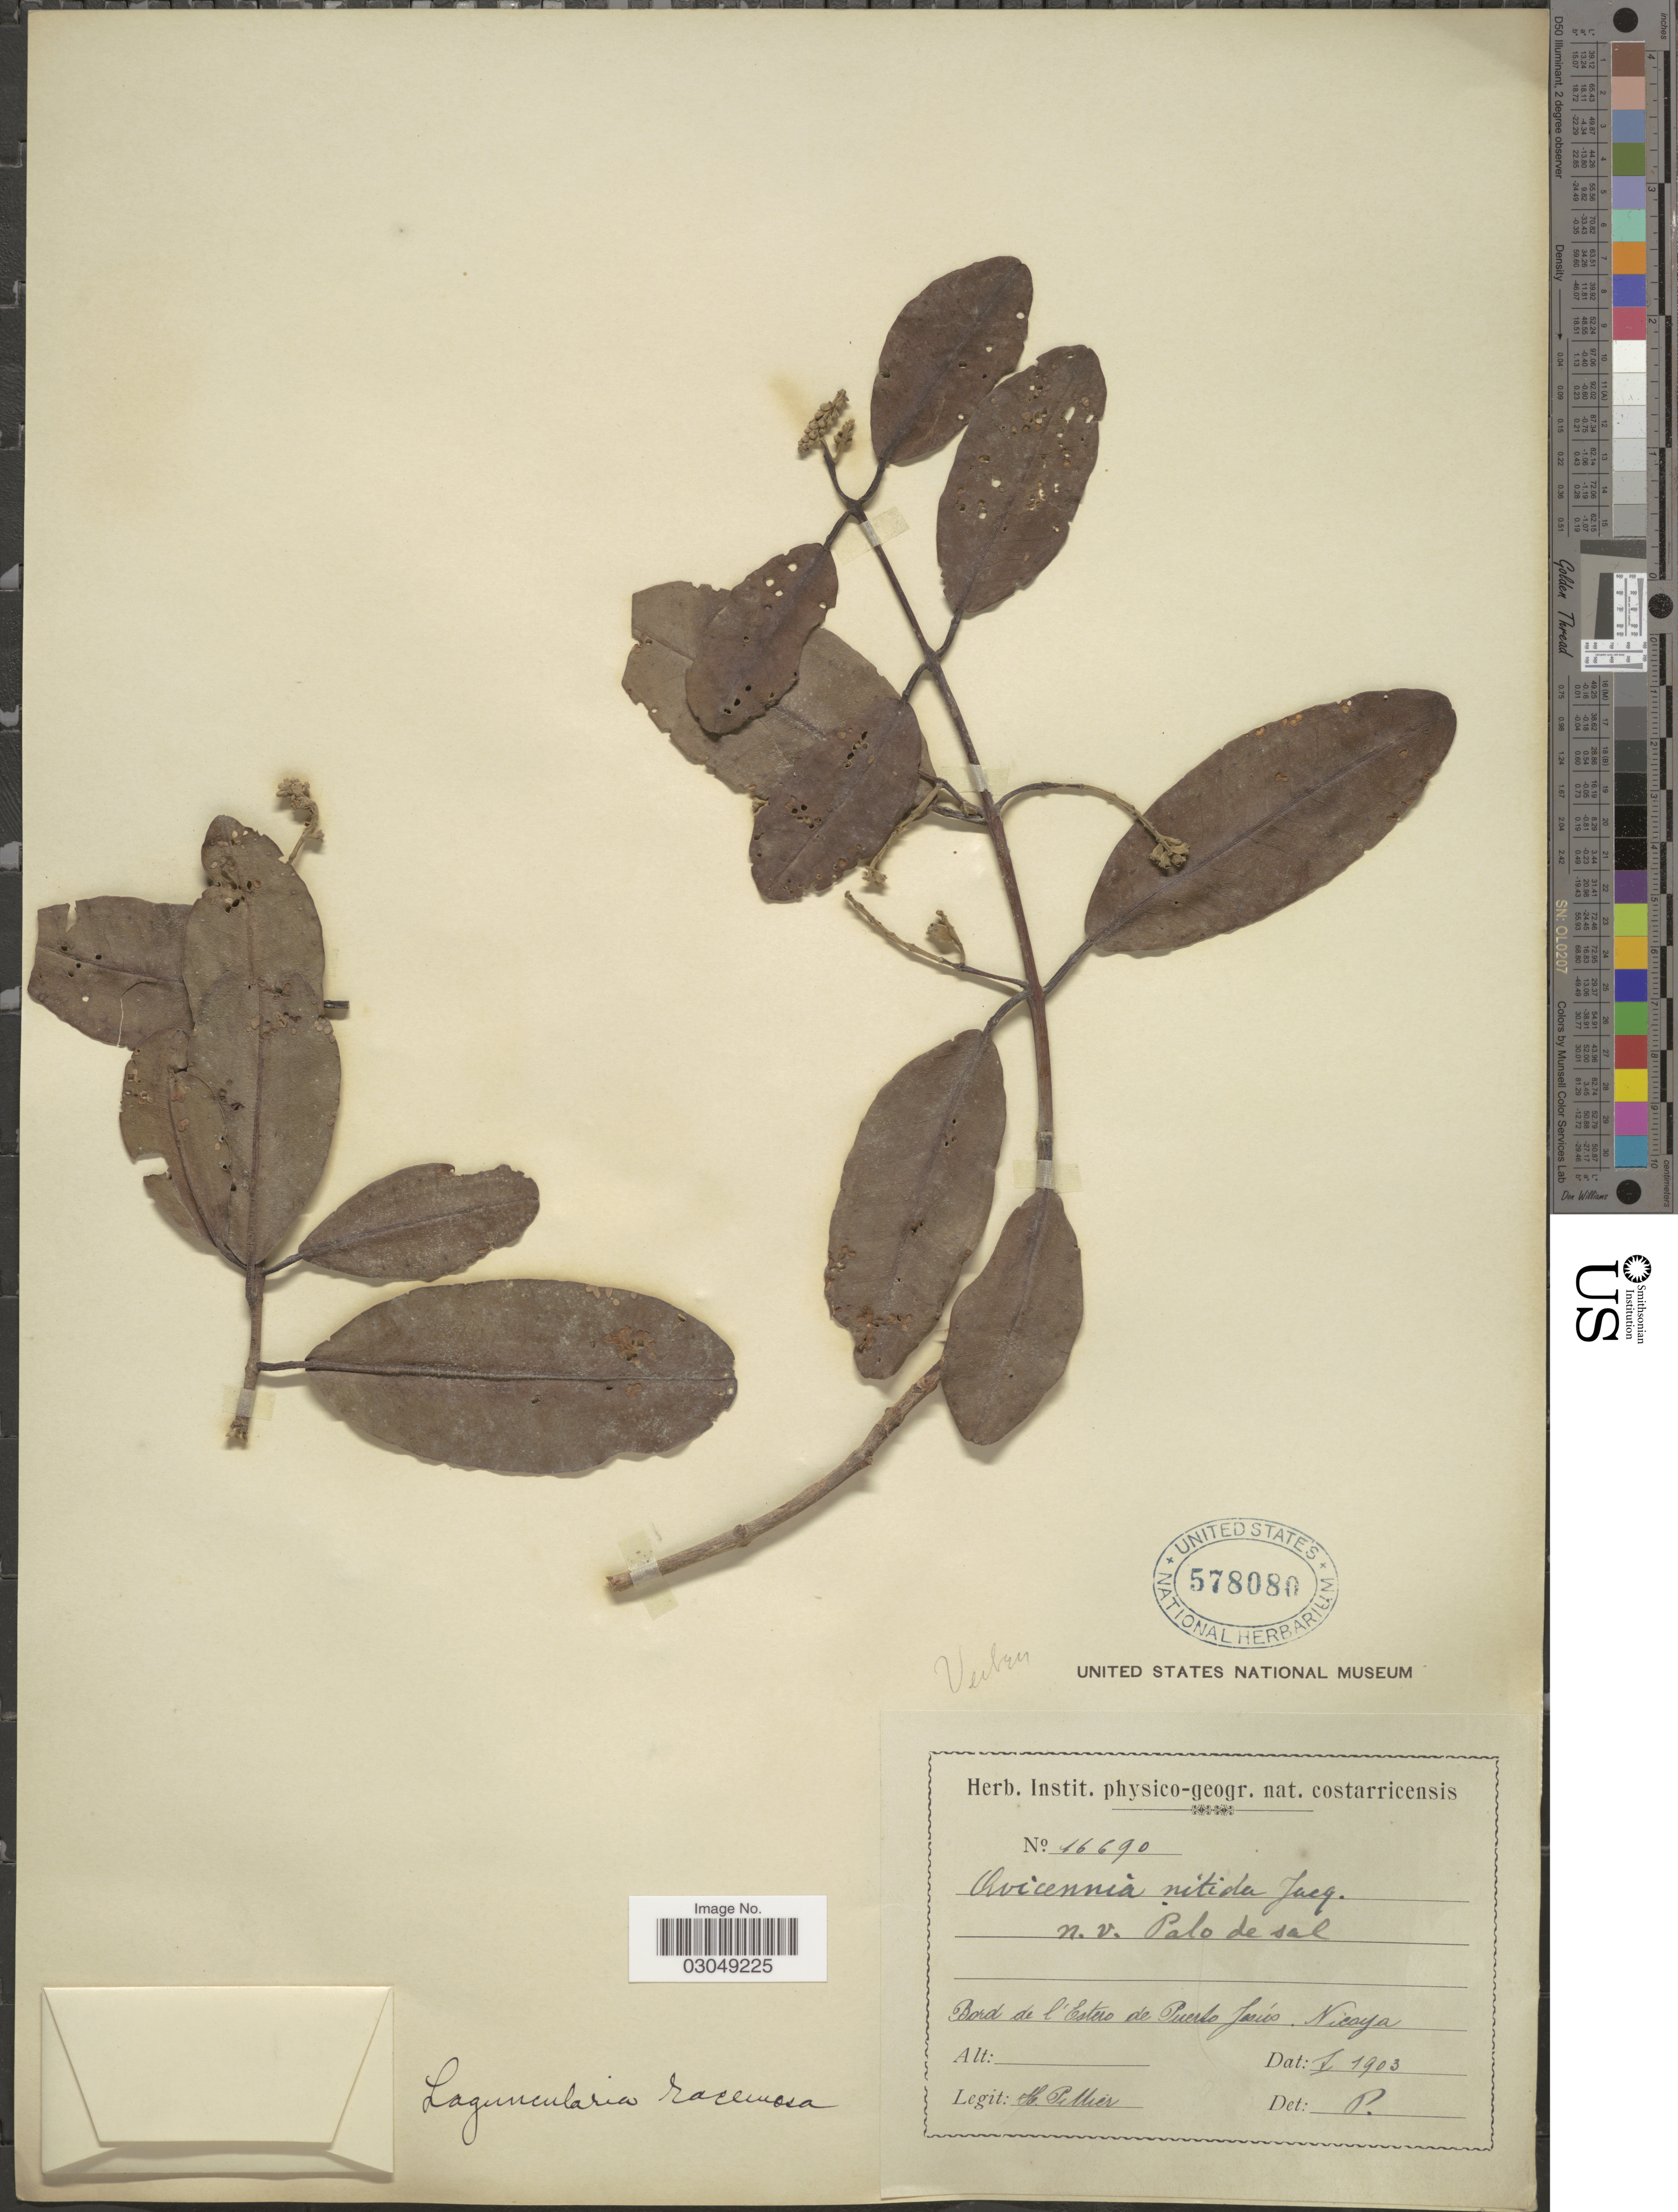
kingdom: Plantae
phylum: Tracheophyta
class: Magnoliopsida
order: Myrtales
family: Combretaceae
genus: Laguncularia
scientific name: Laguncularia racemosa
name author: (L.) C.F. Gaertn.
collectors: H. F. Pittier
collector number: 16690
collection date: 1903-05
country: Costa Rica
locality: Bord de l'Estero de Puerto Jesús. Nicaya.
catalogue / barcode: US 578080